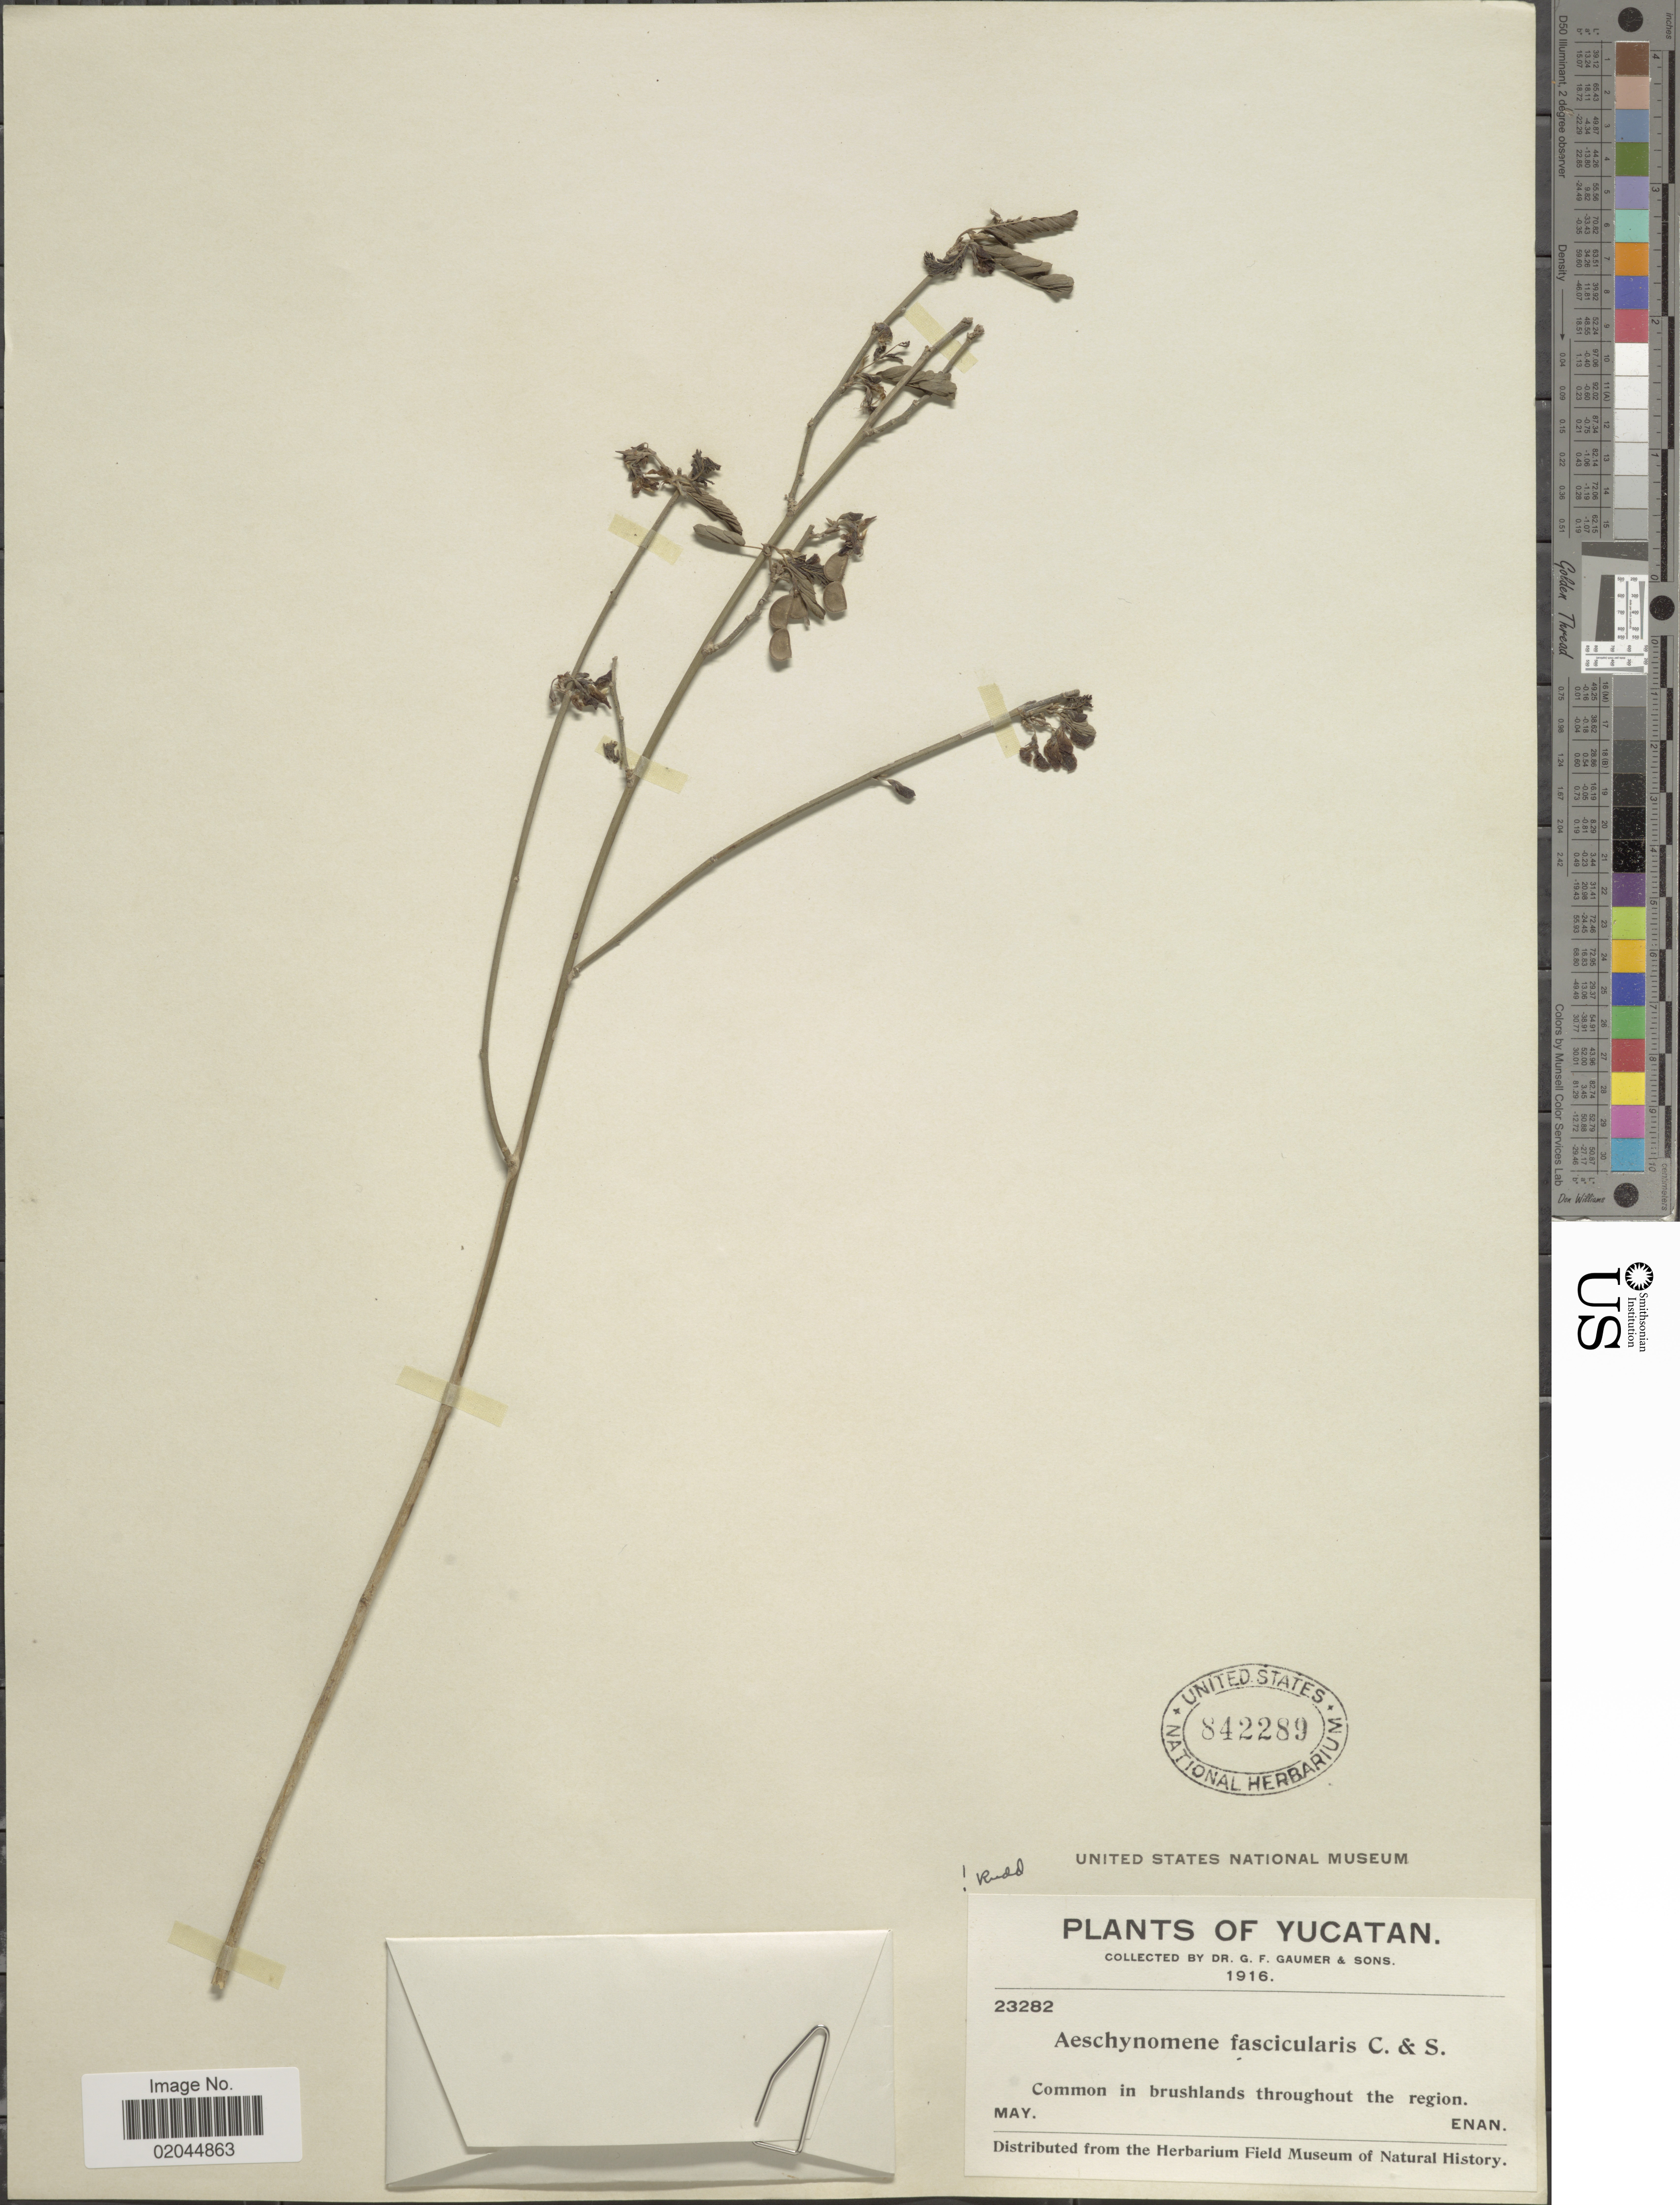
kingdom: Plantae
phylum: Tracheophyta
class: Magnoliopsida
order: Fabales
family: Fabaceae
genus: Aeschynomene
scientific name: Aeschynomene fascicularis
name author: Schltdl. & Cham.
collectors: G. F. Gaumer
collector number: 23282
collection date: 1916-05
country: Mexico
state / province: Yucatán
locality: Common in brushlands throughout the region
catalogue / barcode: US 842289